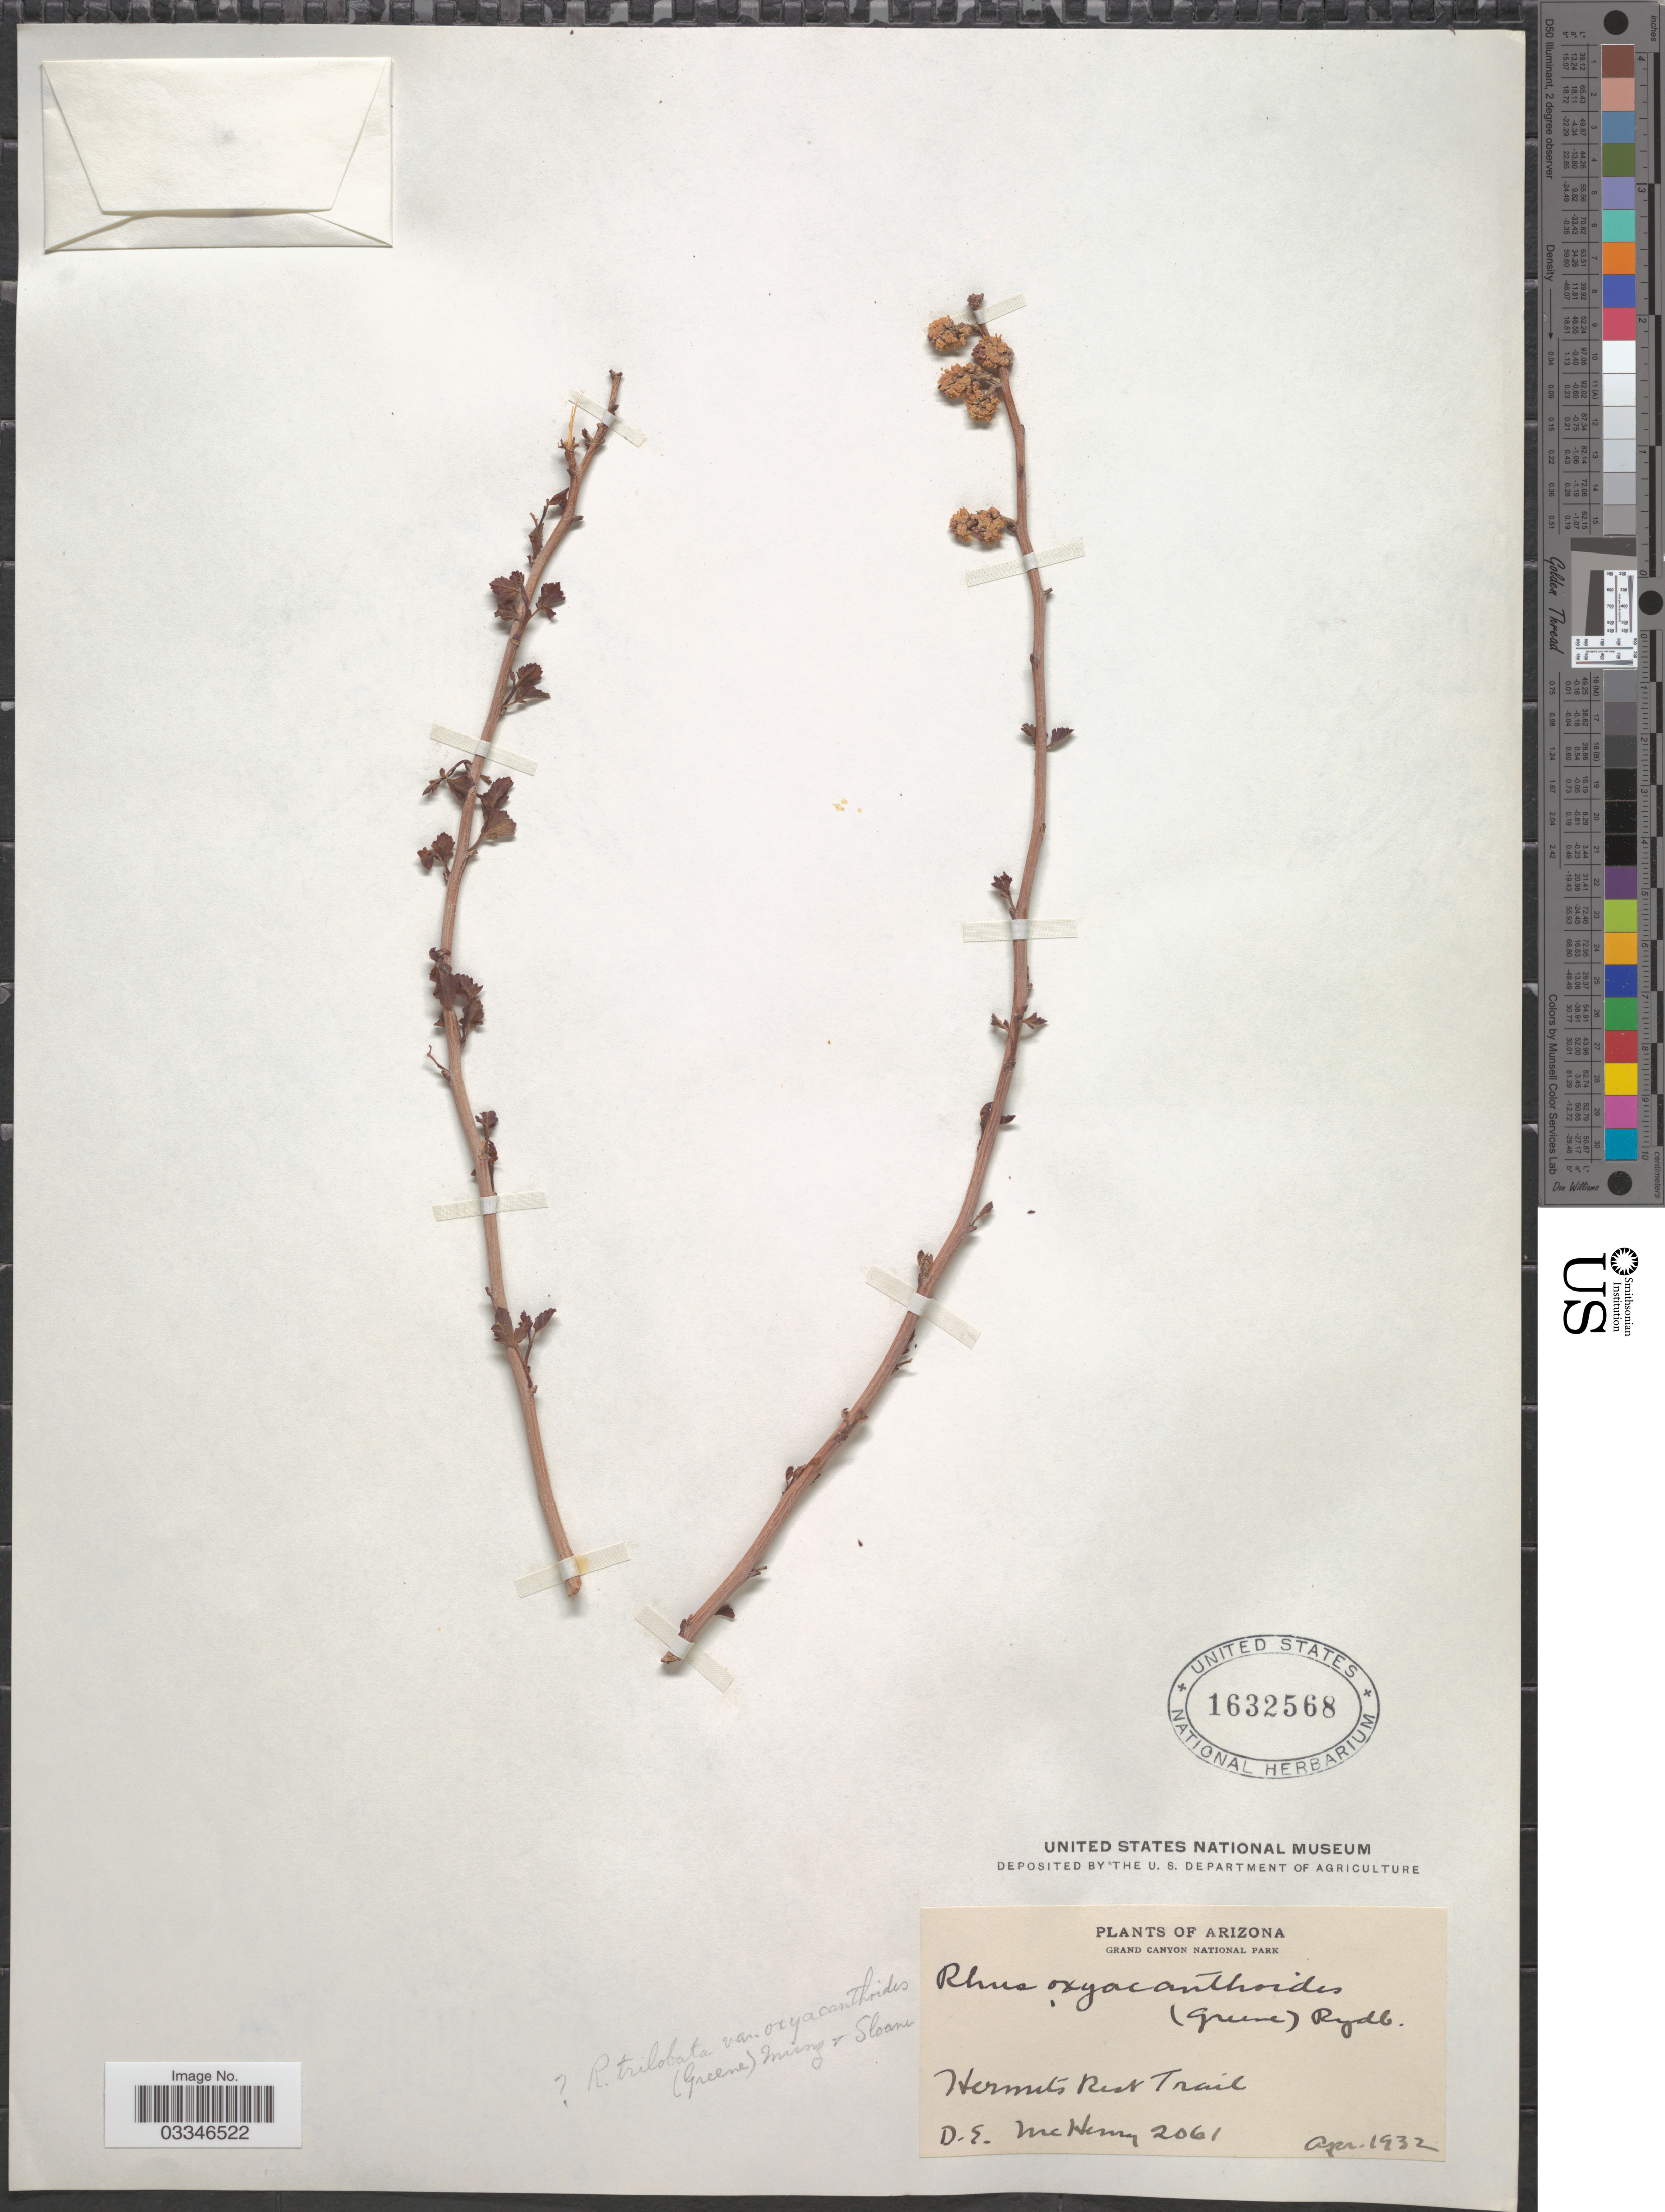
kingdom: Plantae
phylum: Tracheophyta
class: Magnoliopsida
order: Sapindales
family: Anacardiaceae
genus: Rhus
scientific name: Rhus trilobata var oxyacanthoides (Greene) Munz & Sloana ined.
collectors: D. McHenry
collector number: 2061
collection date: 1932-04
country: United States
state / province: Arizona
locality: Grand Canyon National Park, Hermit's Rest Trail.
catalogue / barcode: US 1632568